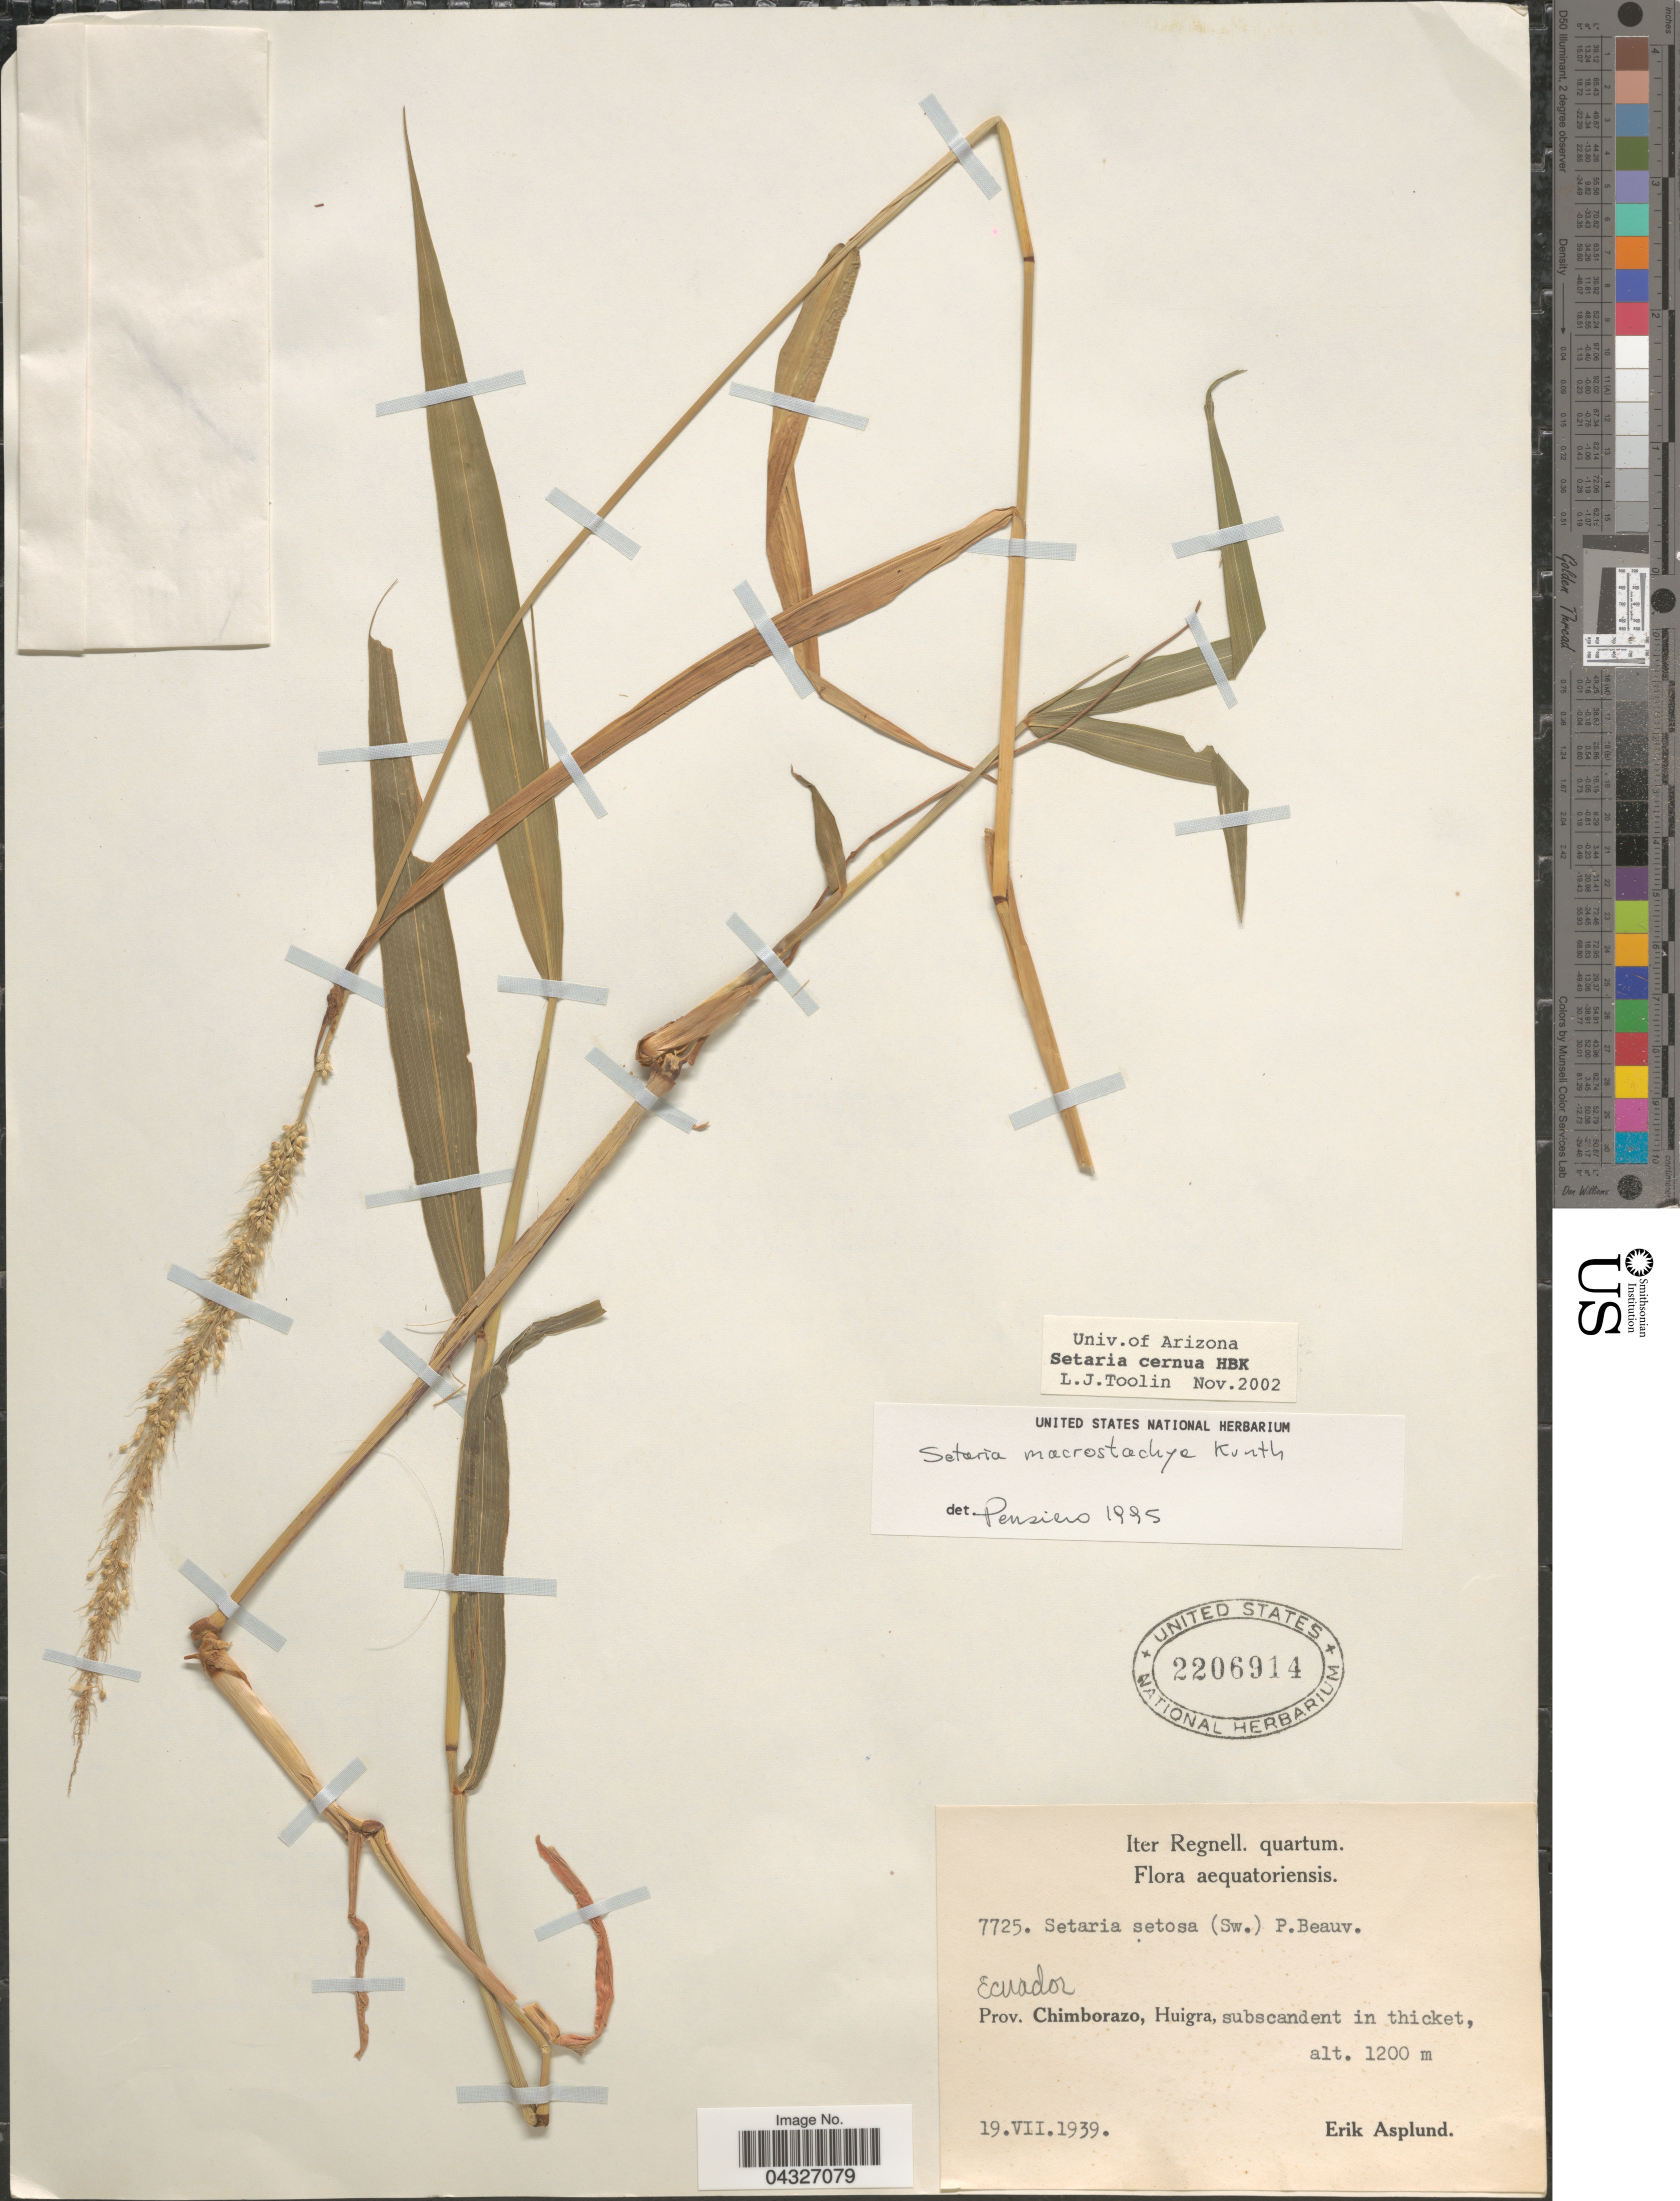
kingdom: Plantae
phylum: Tracheophyta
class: Liliopsida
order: Poales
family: Poaceae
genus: Setaria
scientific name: Setaria cernua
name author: Kunth in Humb.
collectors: E. Asplund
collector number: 7725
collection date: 1939-07-19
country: Ecuador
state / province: Chimborazo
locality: Iter Regnell. quartum. Huigra, subscandent in thicket.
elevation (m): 1200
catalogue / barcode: US 2206914